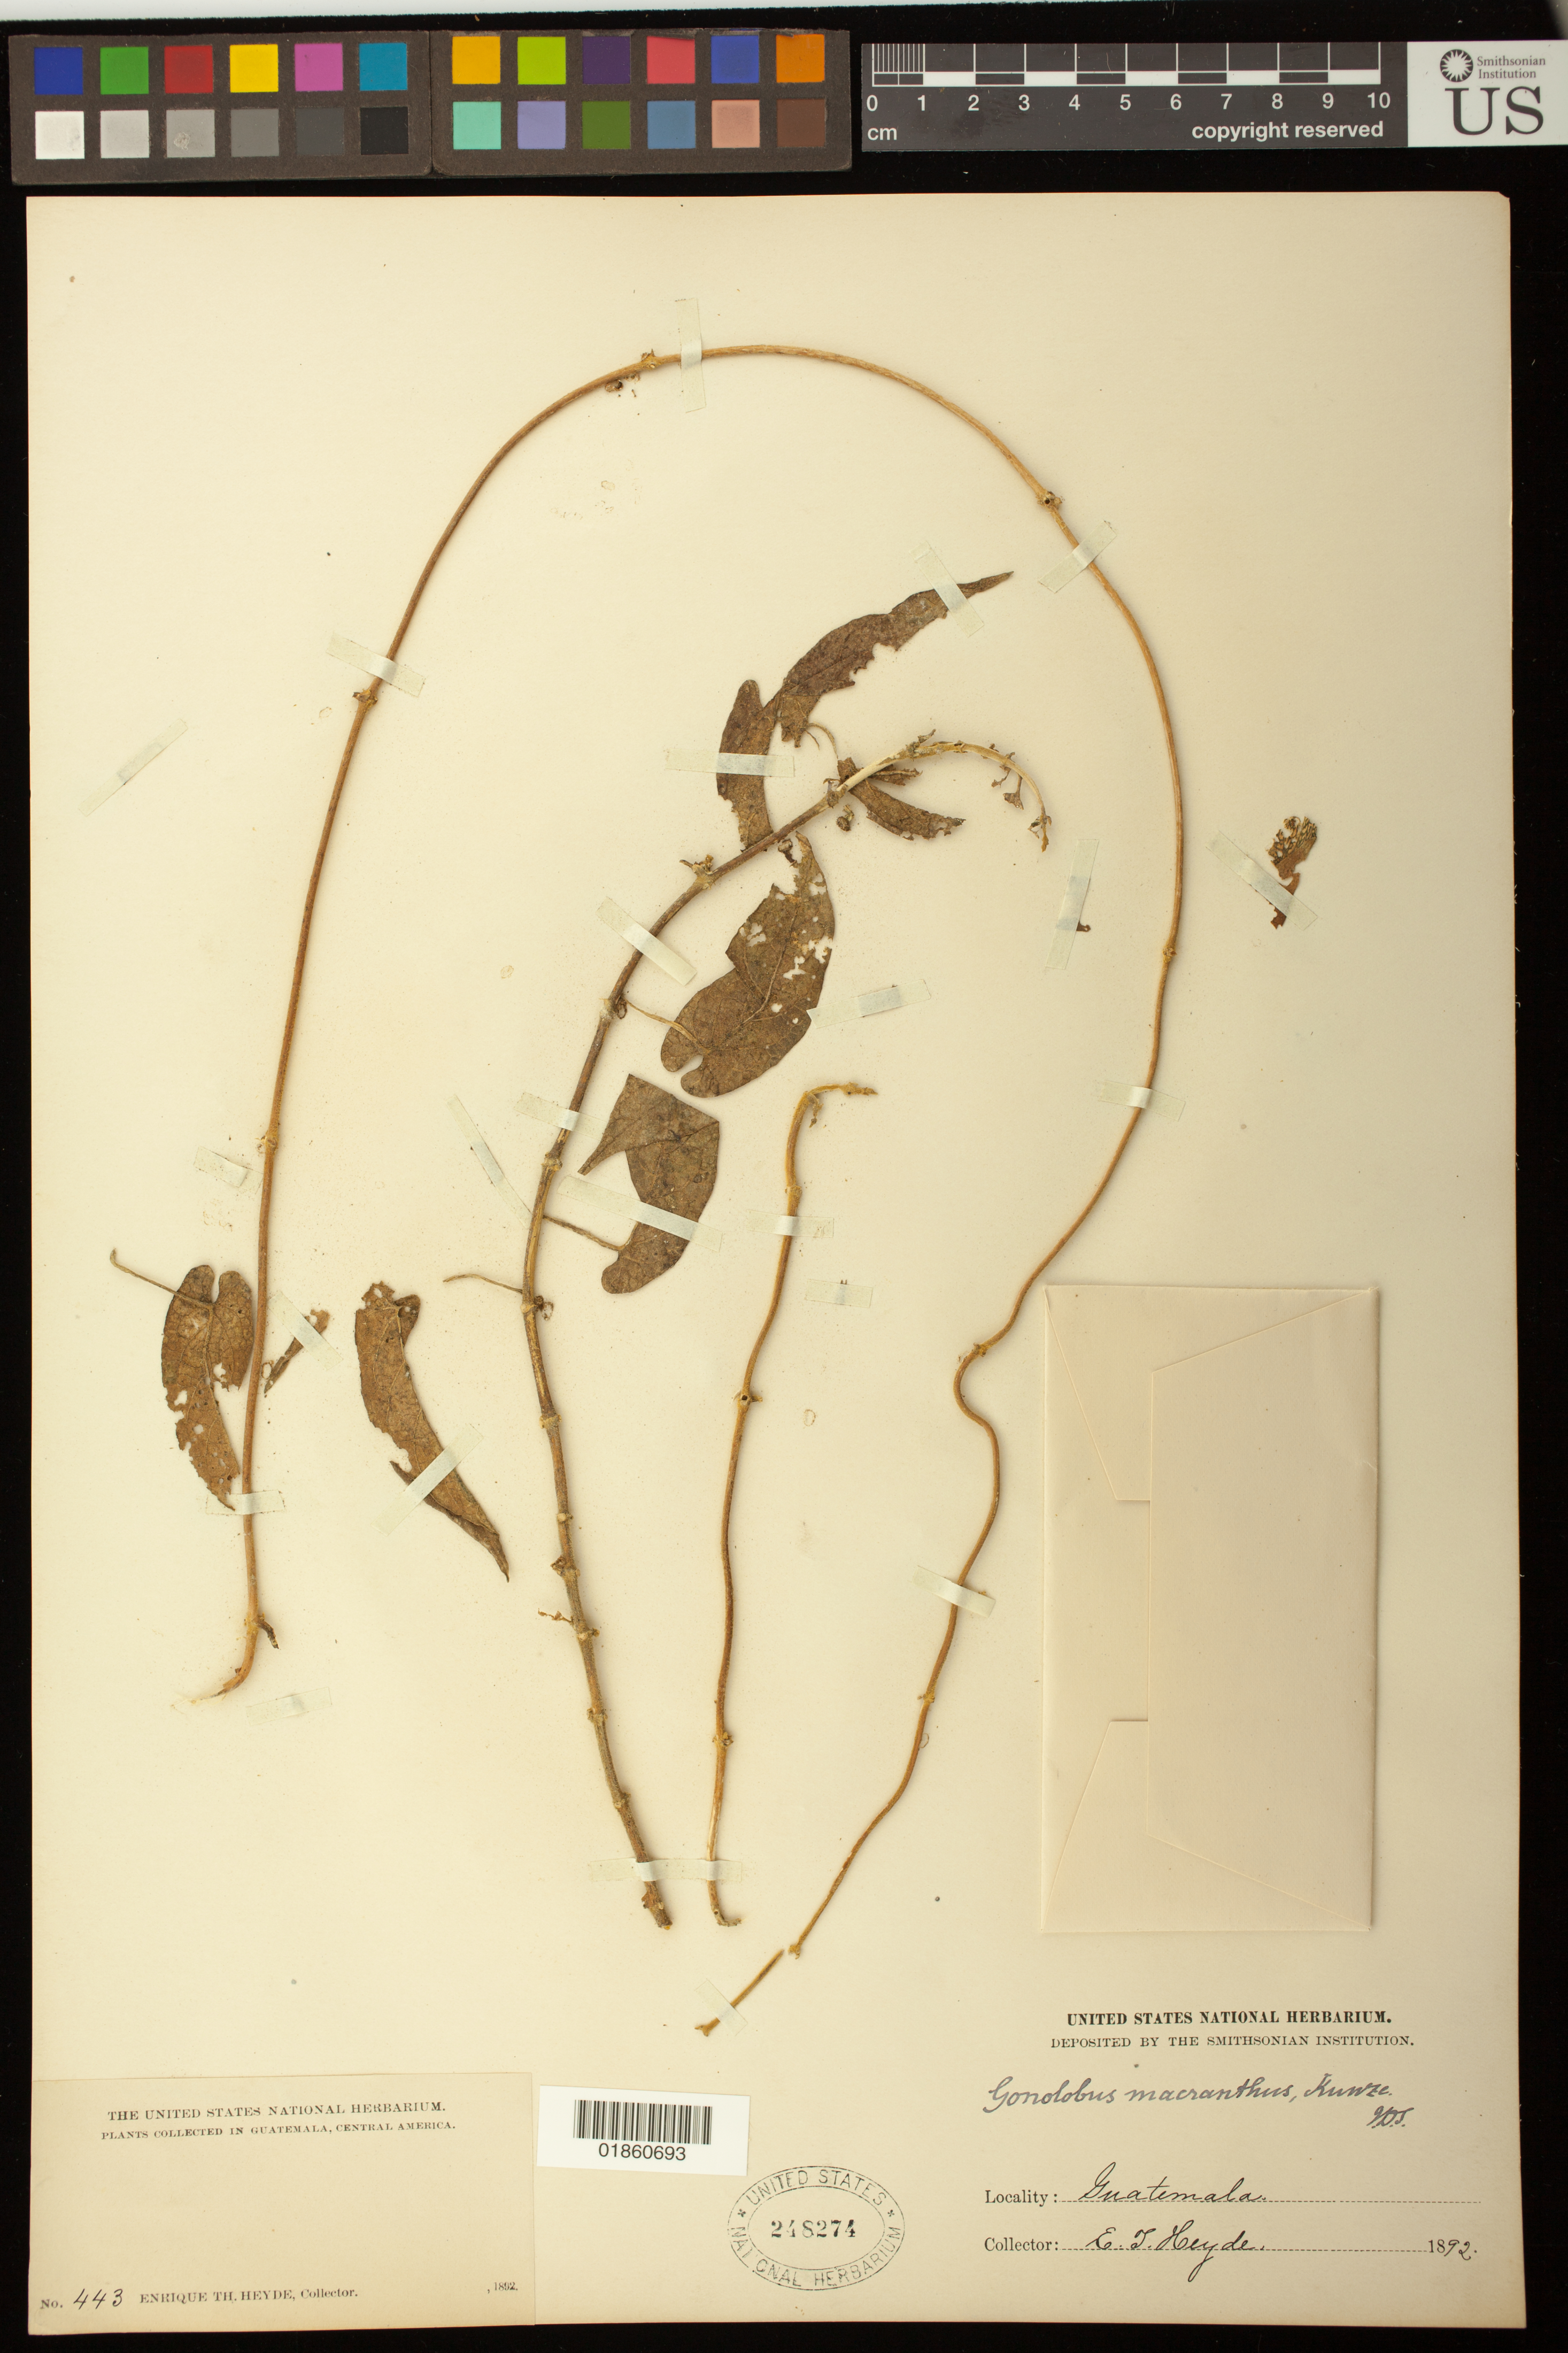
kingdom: Plantae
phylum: Tracheophyta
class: Magnoliopsida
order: Gentianales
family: Apocynaceae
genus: Gonolobus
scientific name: Gonolobus macranthus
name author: Kunze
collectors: E. T. Heyde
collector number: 443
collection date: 1892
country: Guatemala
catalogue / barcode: US 248274